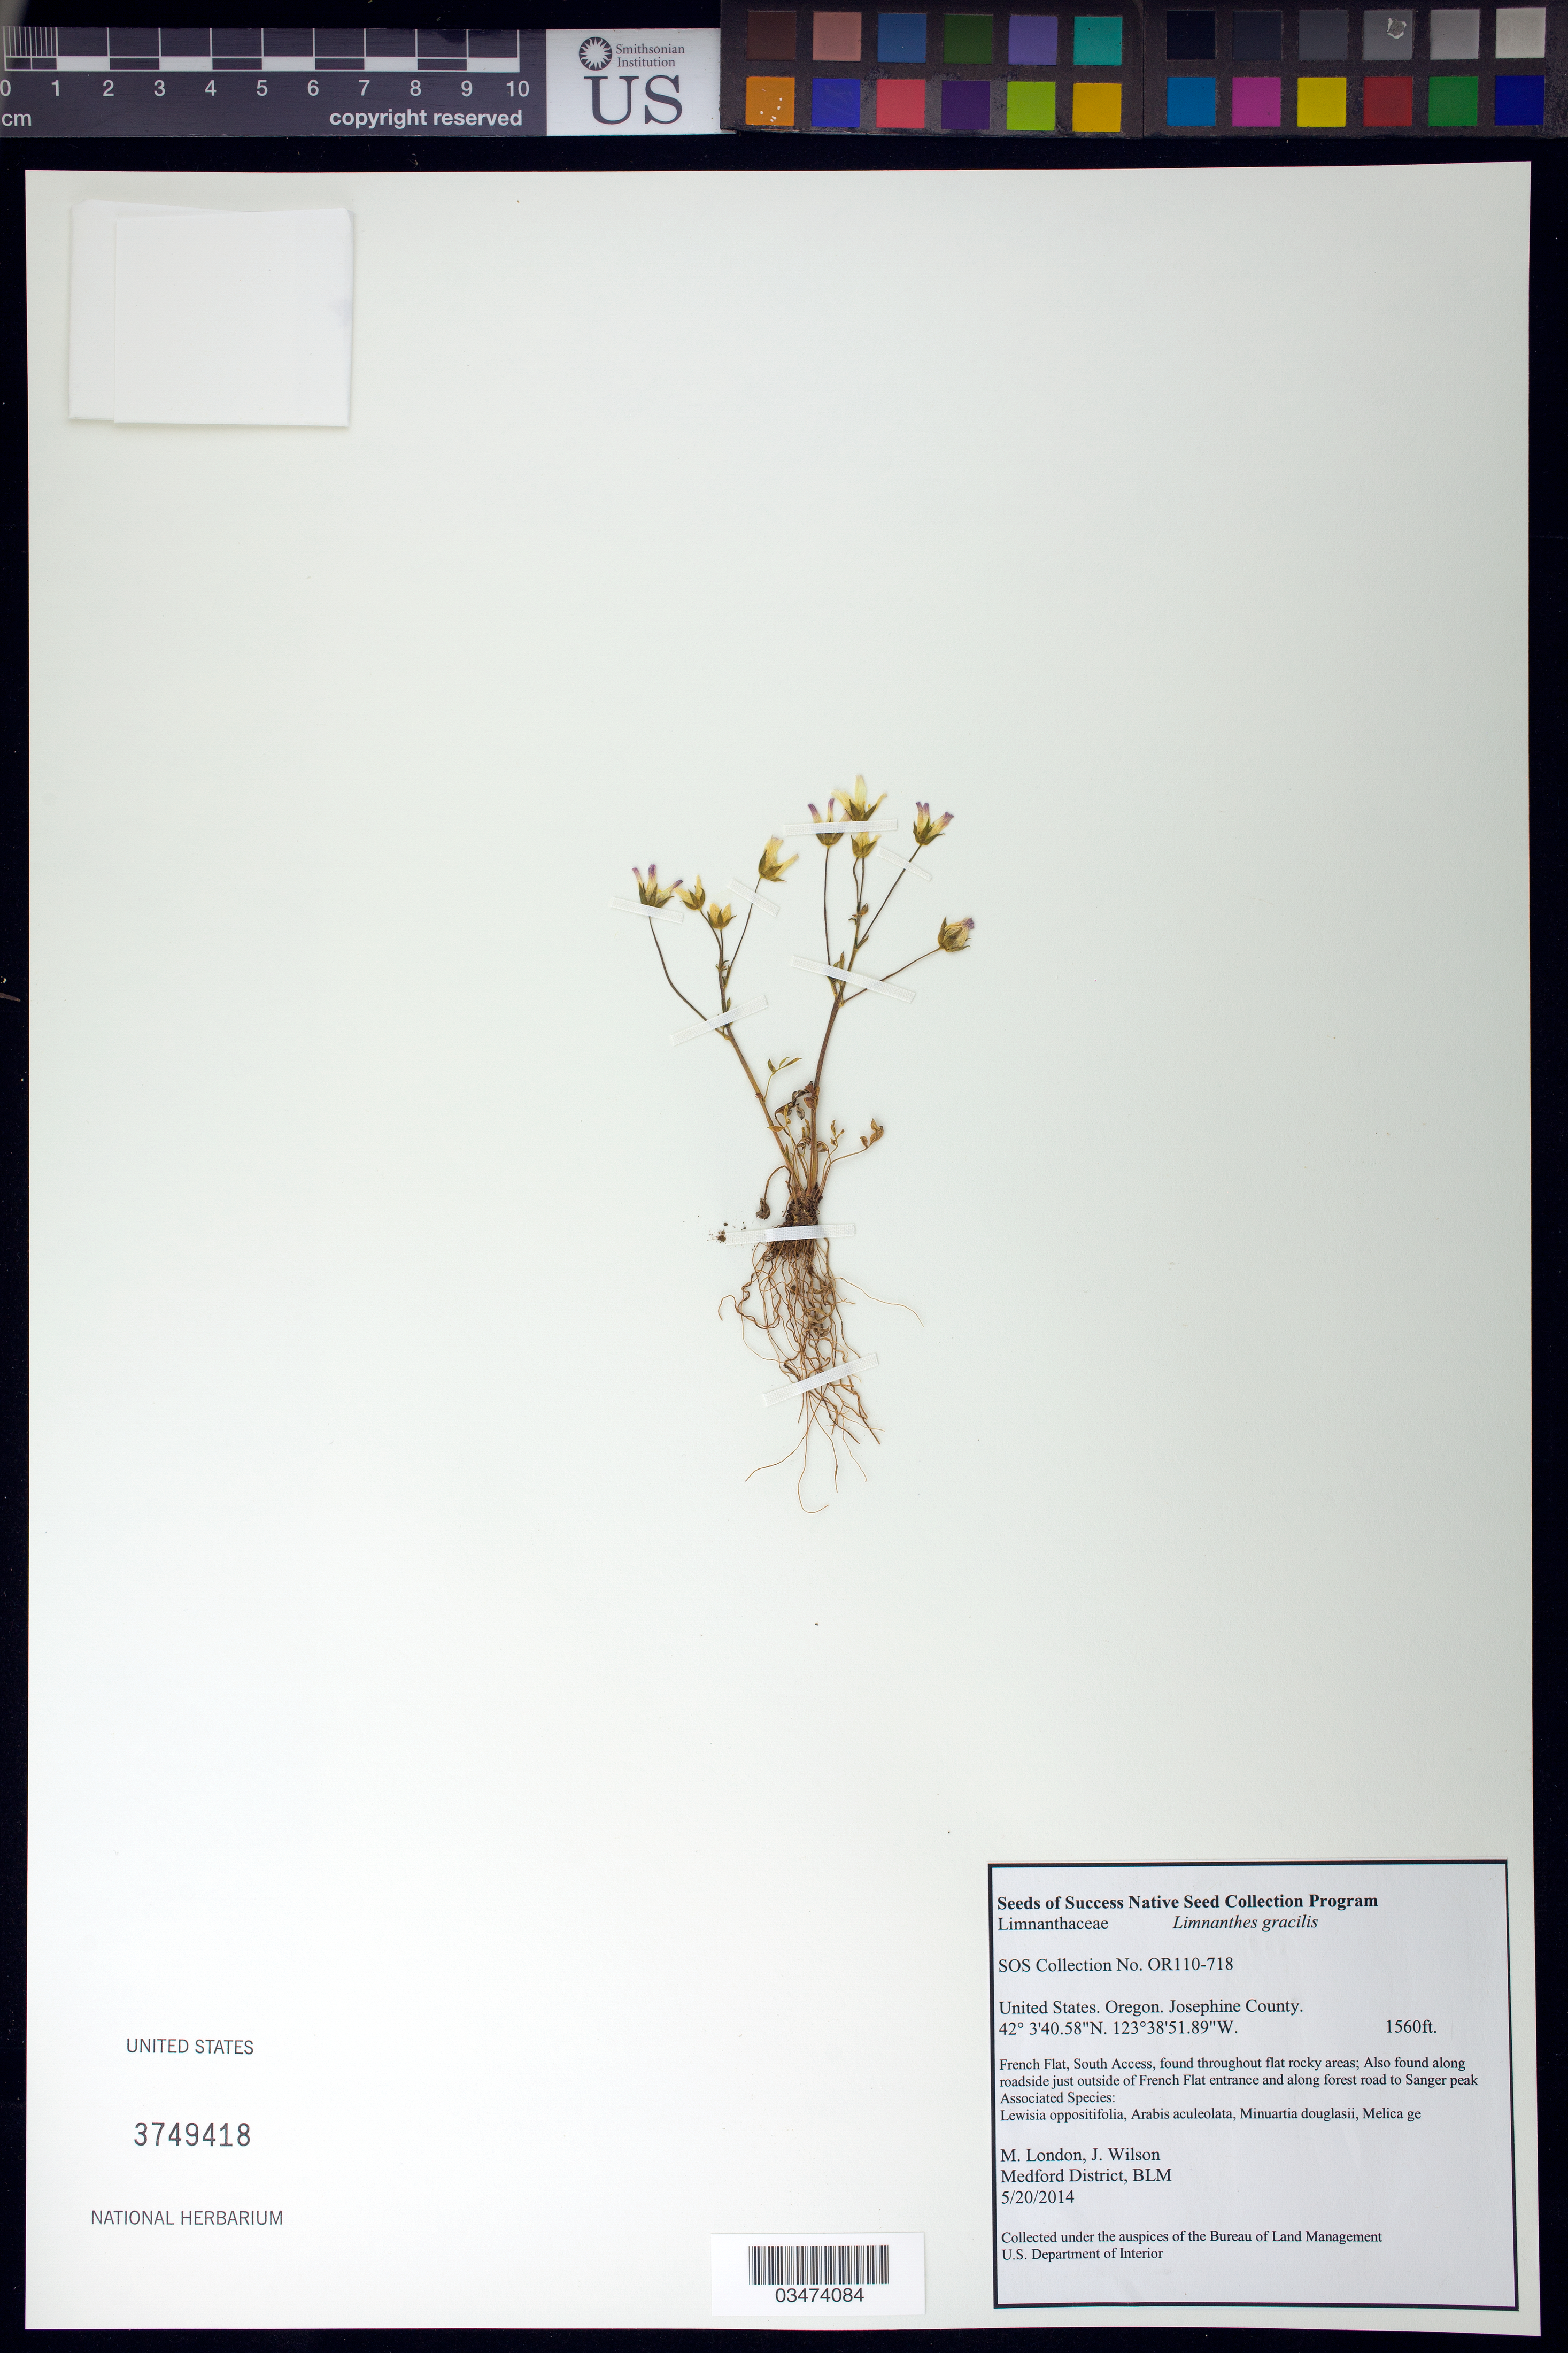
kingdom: Plantae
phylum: Tracheophyta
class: Magnoliopsida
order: Brassicales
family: Limnanthaceae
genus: Limnanthes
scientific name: Limnanthes gracilis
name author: Howell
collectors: M. London & J. Wilson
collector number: OR110-718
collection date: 2014-05-20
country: United States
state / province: Oregon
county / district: Josephine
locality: French Flat, along forest road to Sanger peak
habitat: Associated species: Lewisia oppositifolia, Arabis aculeolata, Minuartia douglasii.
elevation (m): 475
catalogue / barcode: US 3749418